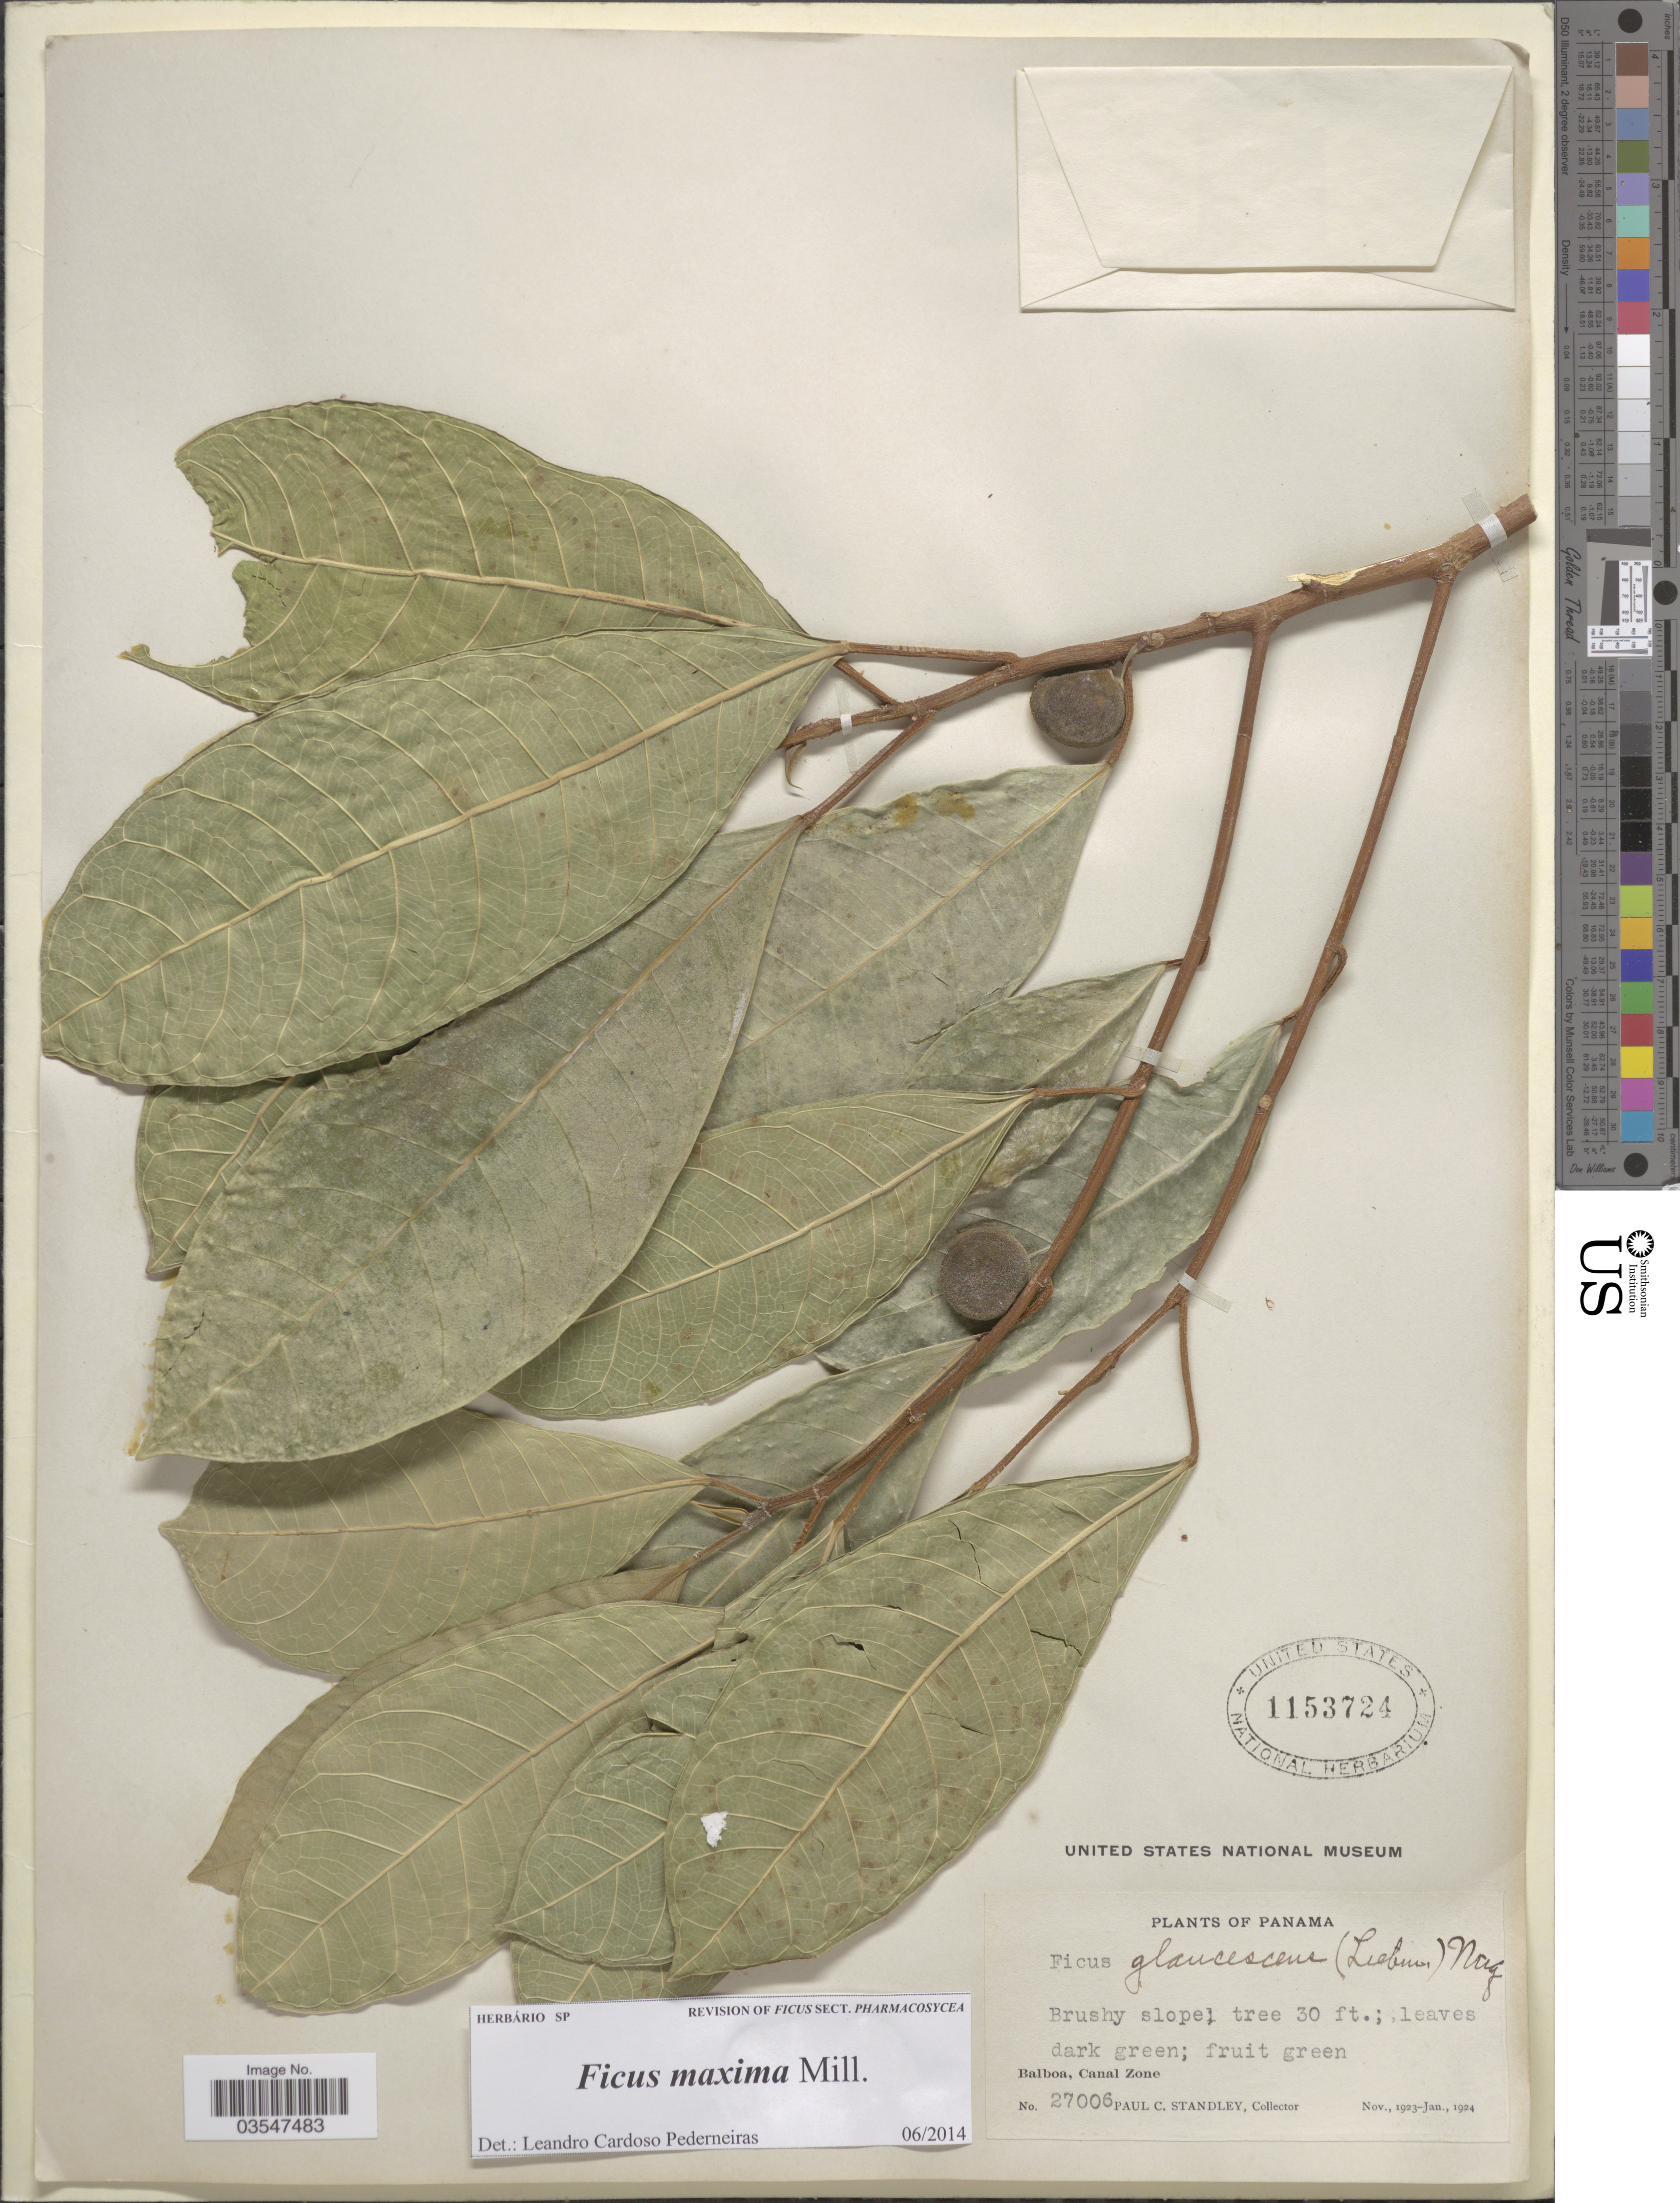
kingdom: Plantae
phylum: Tracheophyta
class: Magnoliopsida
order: Rosales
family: Moraceae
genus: Ficus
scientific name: Ficus maxima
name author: Mill.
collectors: P. C. Standley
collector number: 27006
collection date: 1923-11/1924-01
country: Panama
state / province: Colón / Panamá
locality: Balboa, Canal Zone.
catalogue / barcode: US 1153724